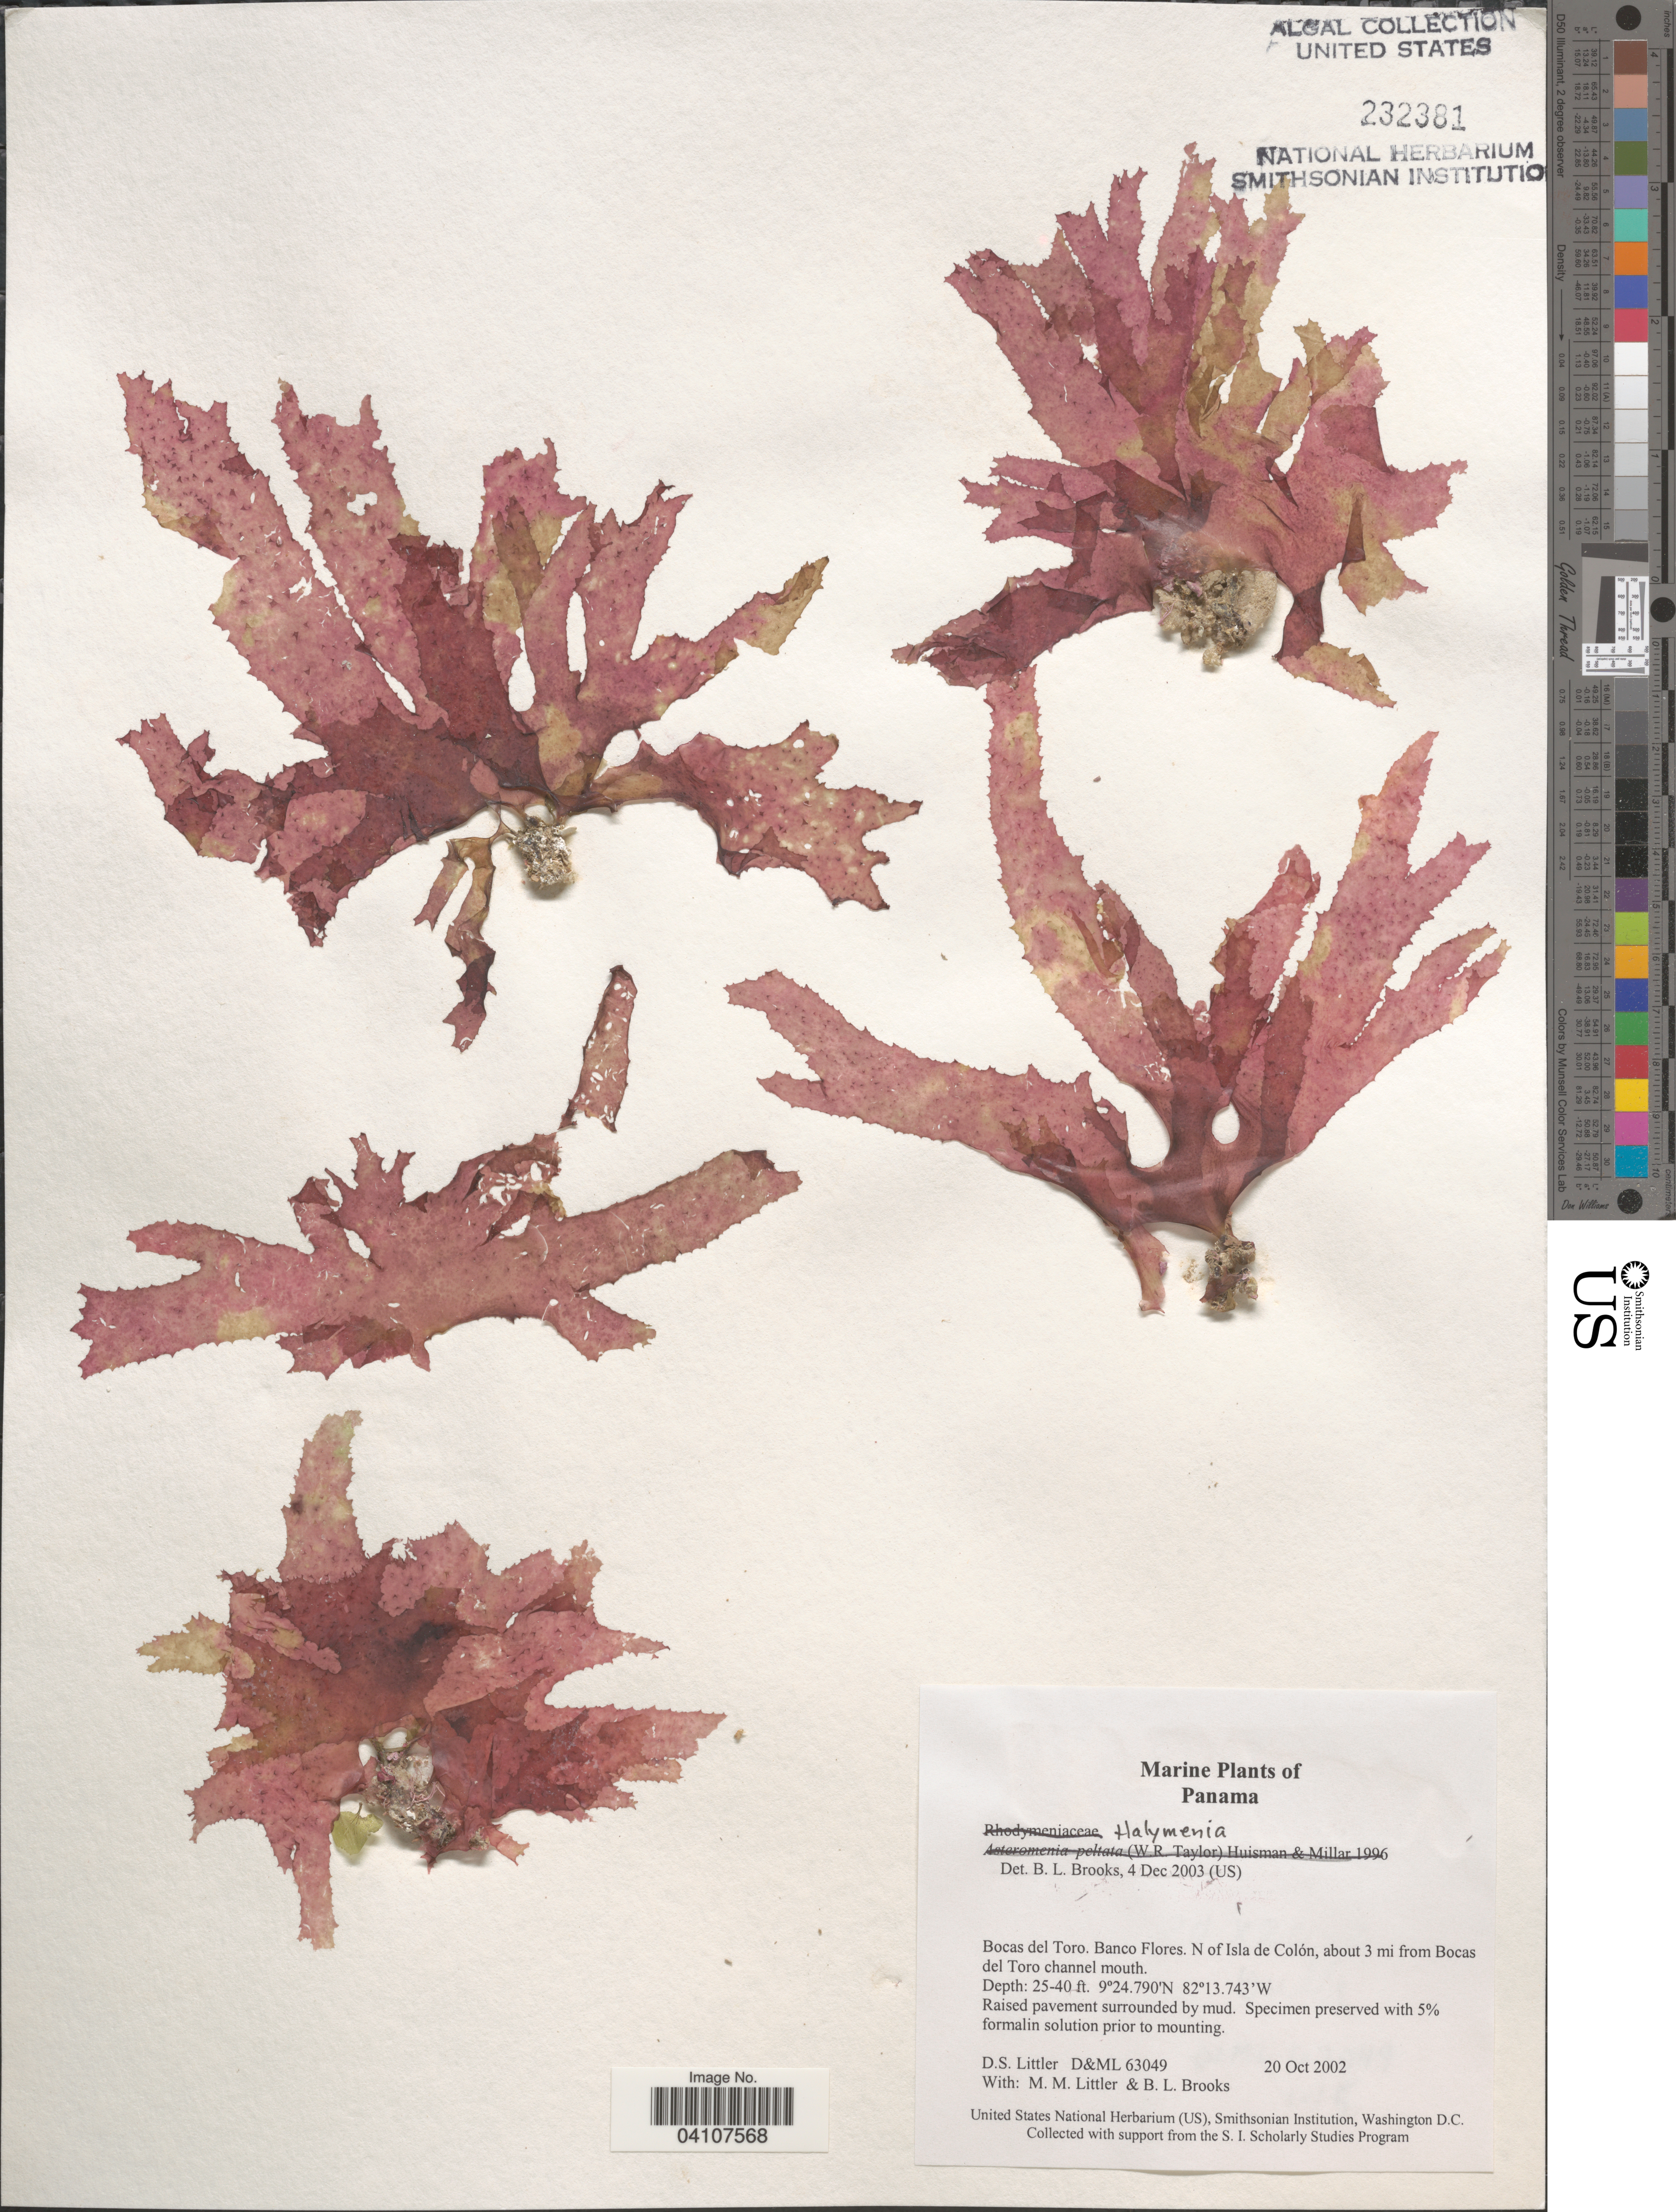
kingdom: Plantae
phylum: Rhodophyta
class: Florideophyceae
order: Halymeniales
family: Halymeniaceae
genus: Halymenia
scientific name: Halymenia sp.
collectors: D. S. Littler & B. Brooks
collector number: D&ML63049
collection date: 2002-10-20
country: Panama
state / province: Bocas del Toro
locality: Banco Flores. N of Isla de Colón, about 3 mi from Bocas del Toro channel mouth.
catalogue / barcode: US 232381